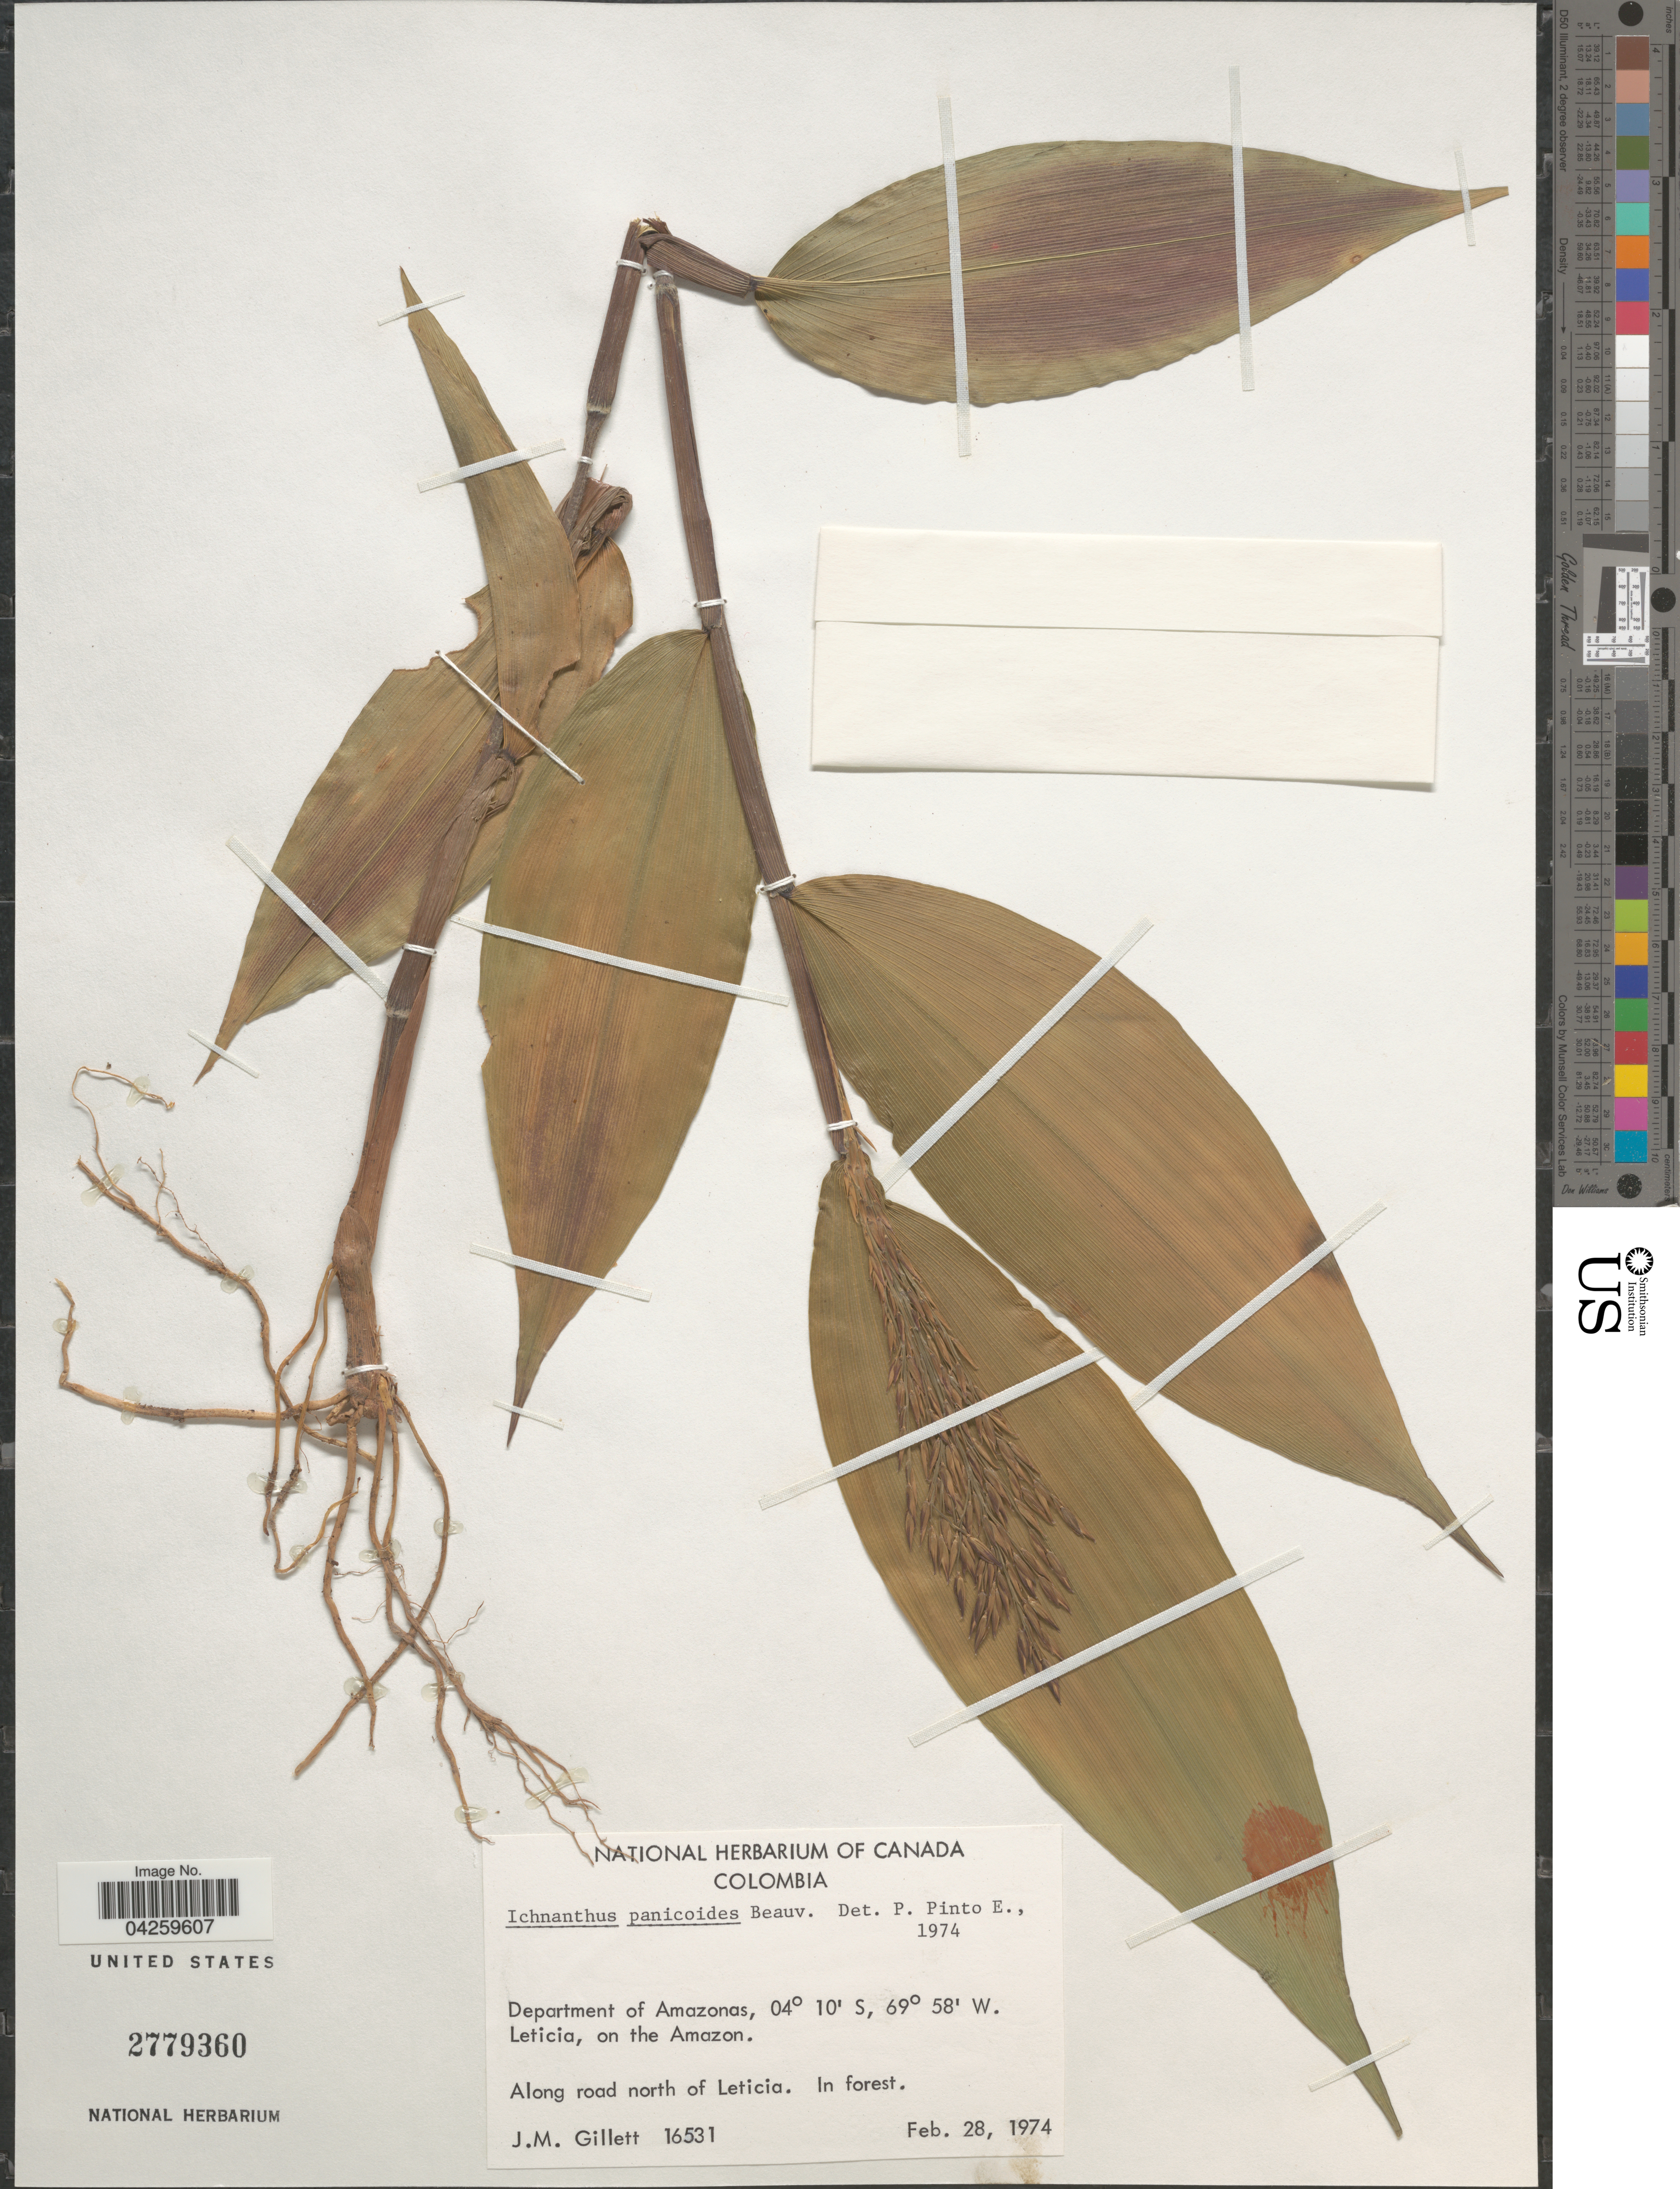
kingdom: Plantae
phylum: Tracheophyta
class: Liliopsida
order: Poales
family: Poaceae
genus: Ichnanthus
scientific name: Ichnanthus panicoides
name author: P. Beauv.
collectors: J. M. Gillett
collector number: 16531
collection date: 1974-02-28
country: Colombia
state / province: Amazônas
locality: Department of Amazonas. Leticia, on the Amazon. Along road north of Leticia.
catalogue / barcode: US 2779360